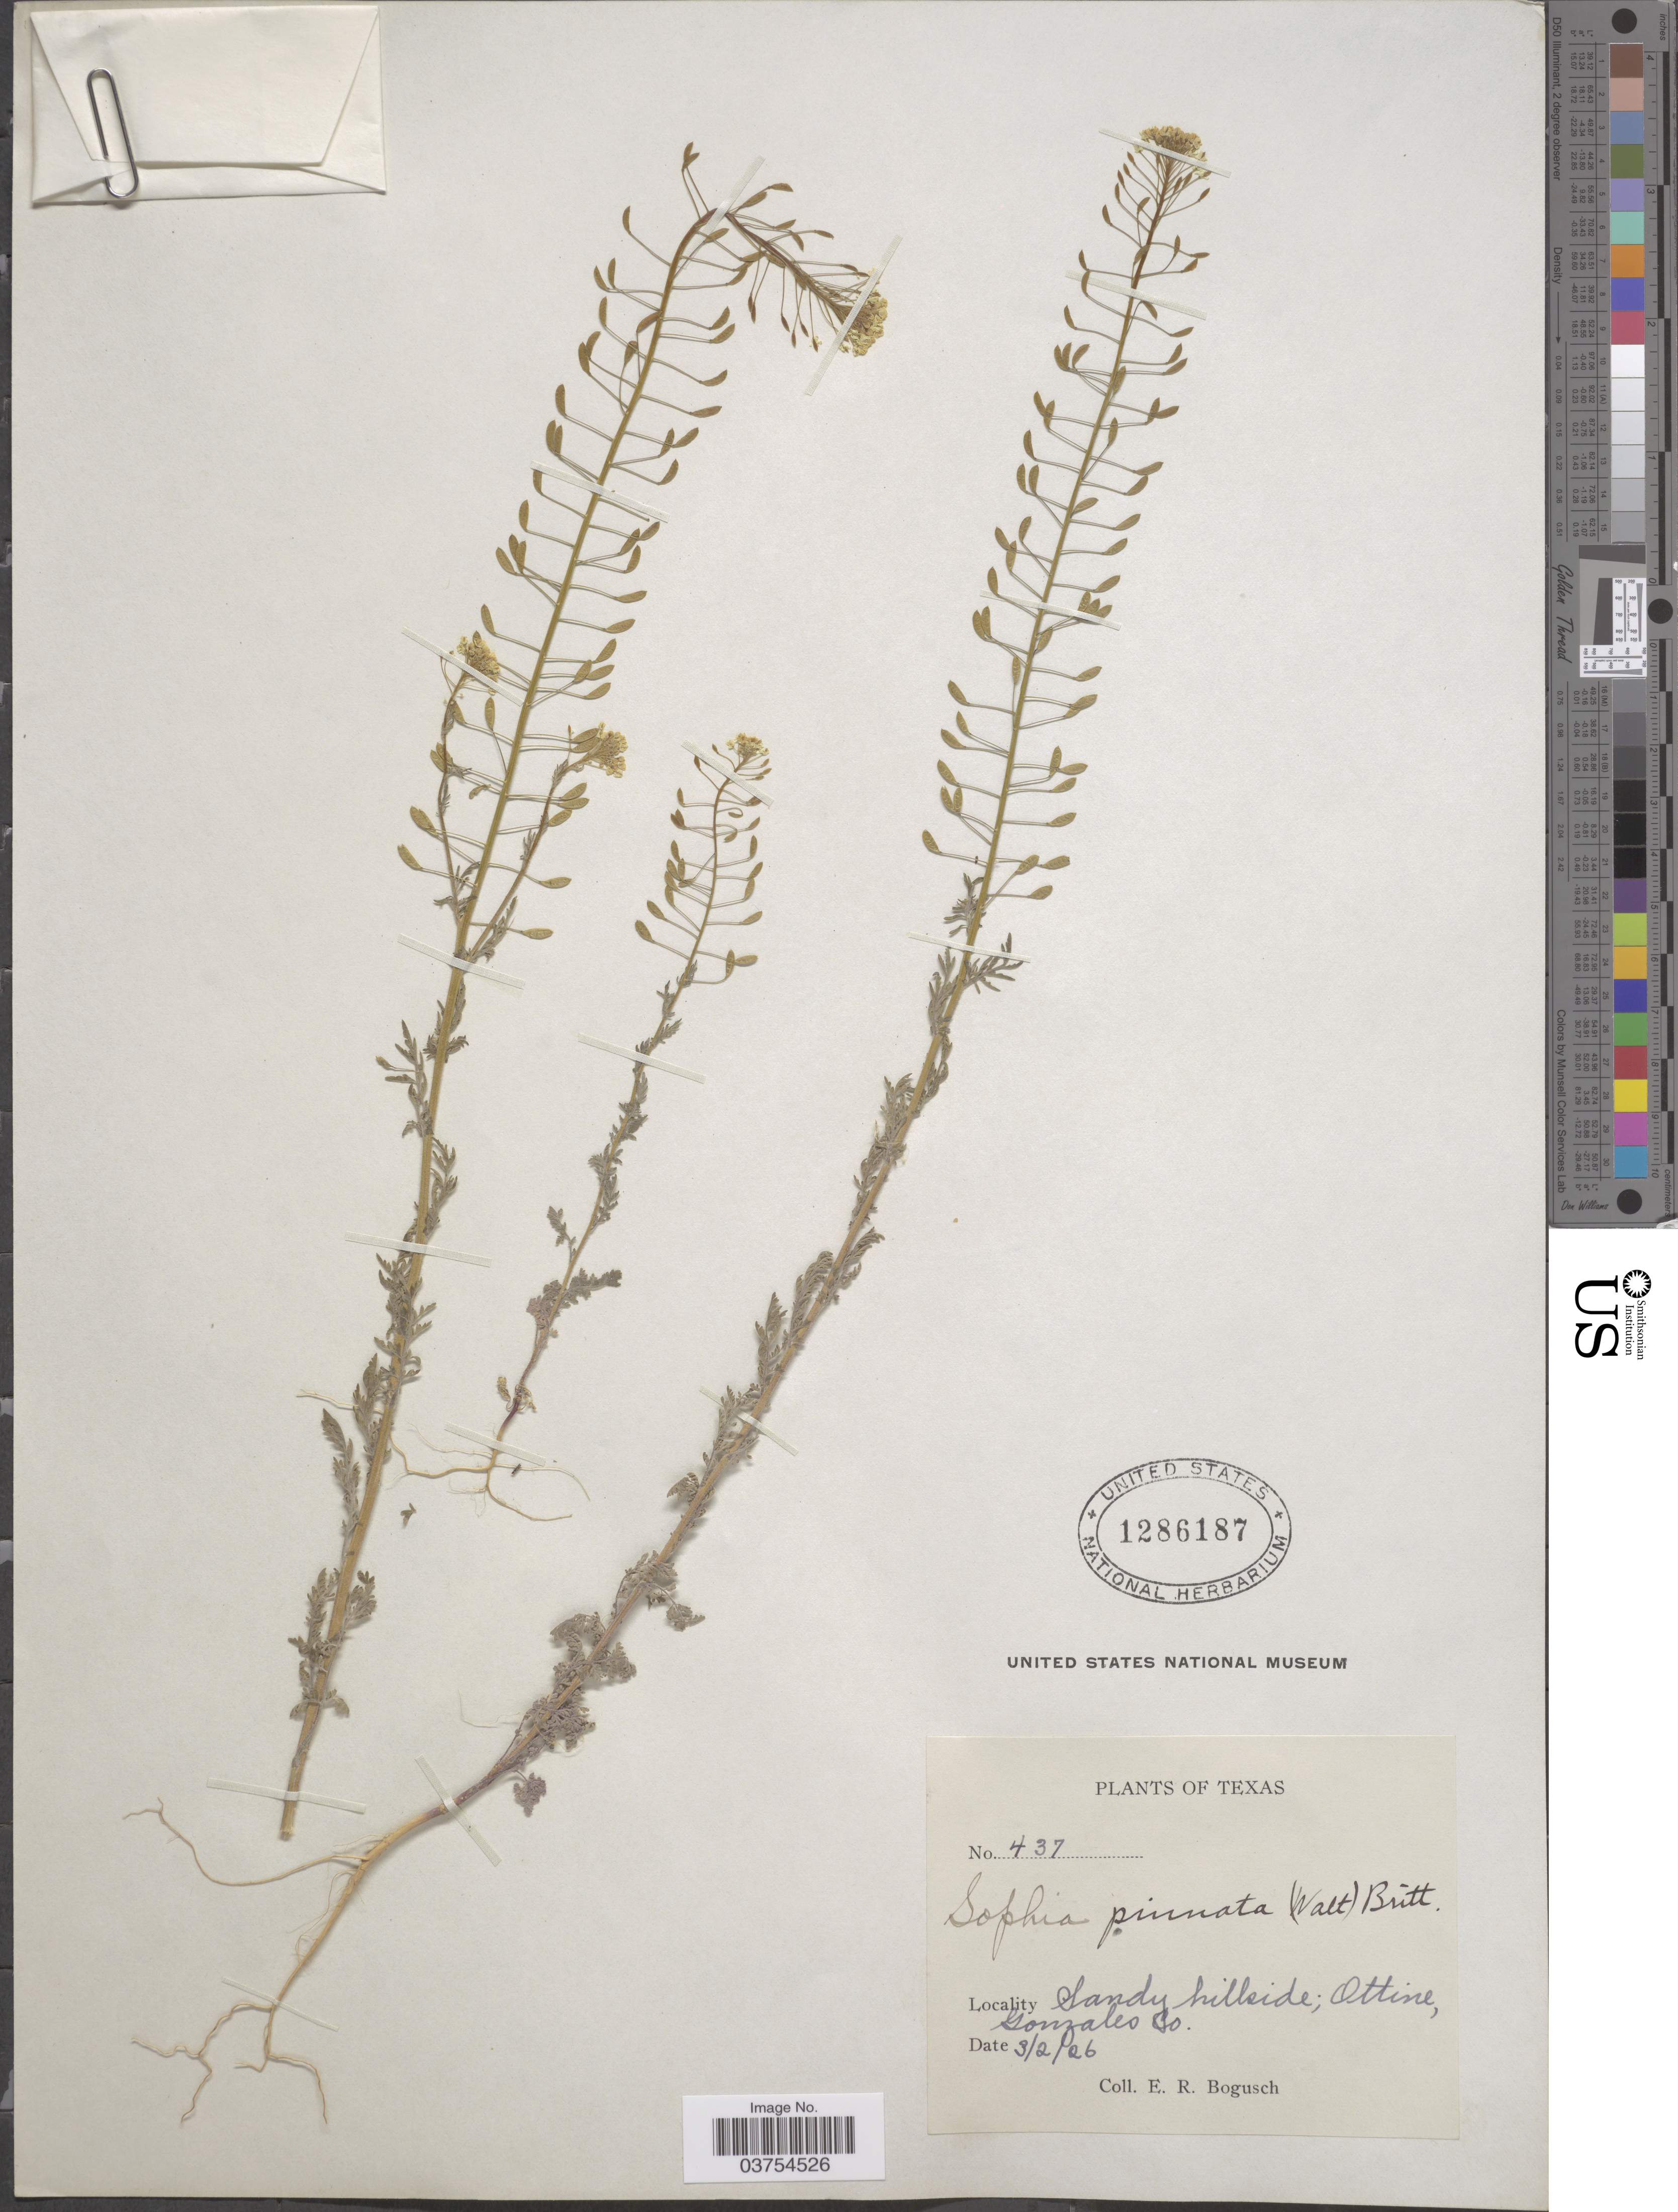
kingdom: Plantae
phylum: Tracheophyta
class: Magnoliopsida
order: Brassicales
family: Brassicaceae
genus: Descurainia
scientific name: Descurainia pinnata subsp. typica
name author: (C.A. Mey.) Detling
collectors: E. Bogusch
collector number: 437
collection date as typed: Transcribed d/m/y: 2/3/26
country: United States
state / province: Texas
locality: Ottine, Gonzales Co.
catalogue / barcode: US 1286187